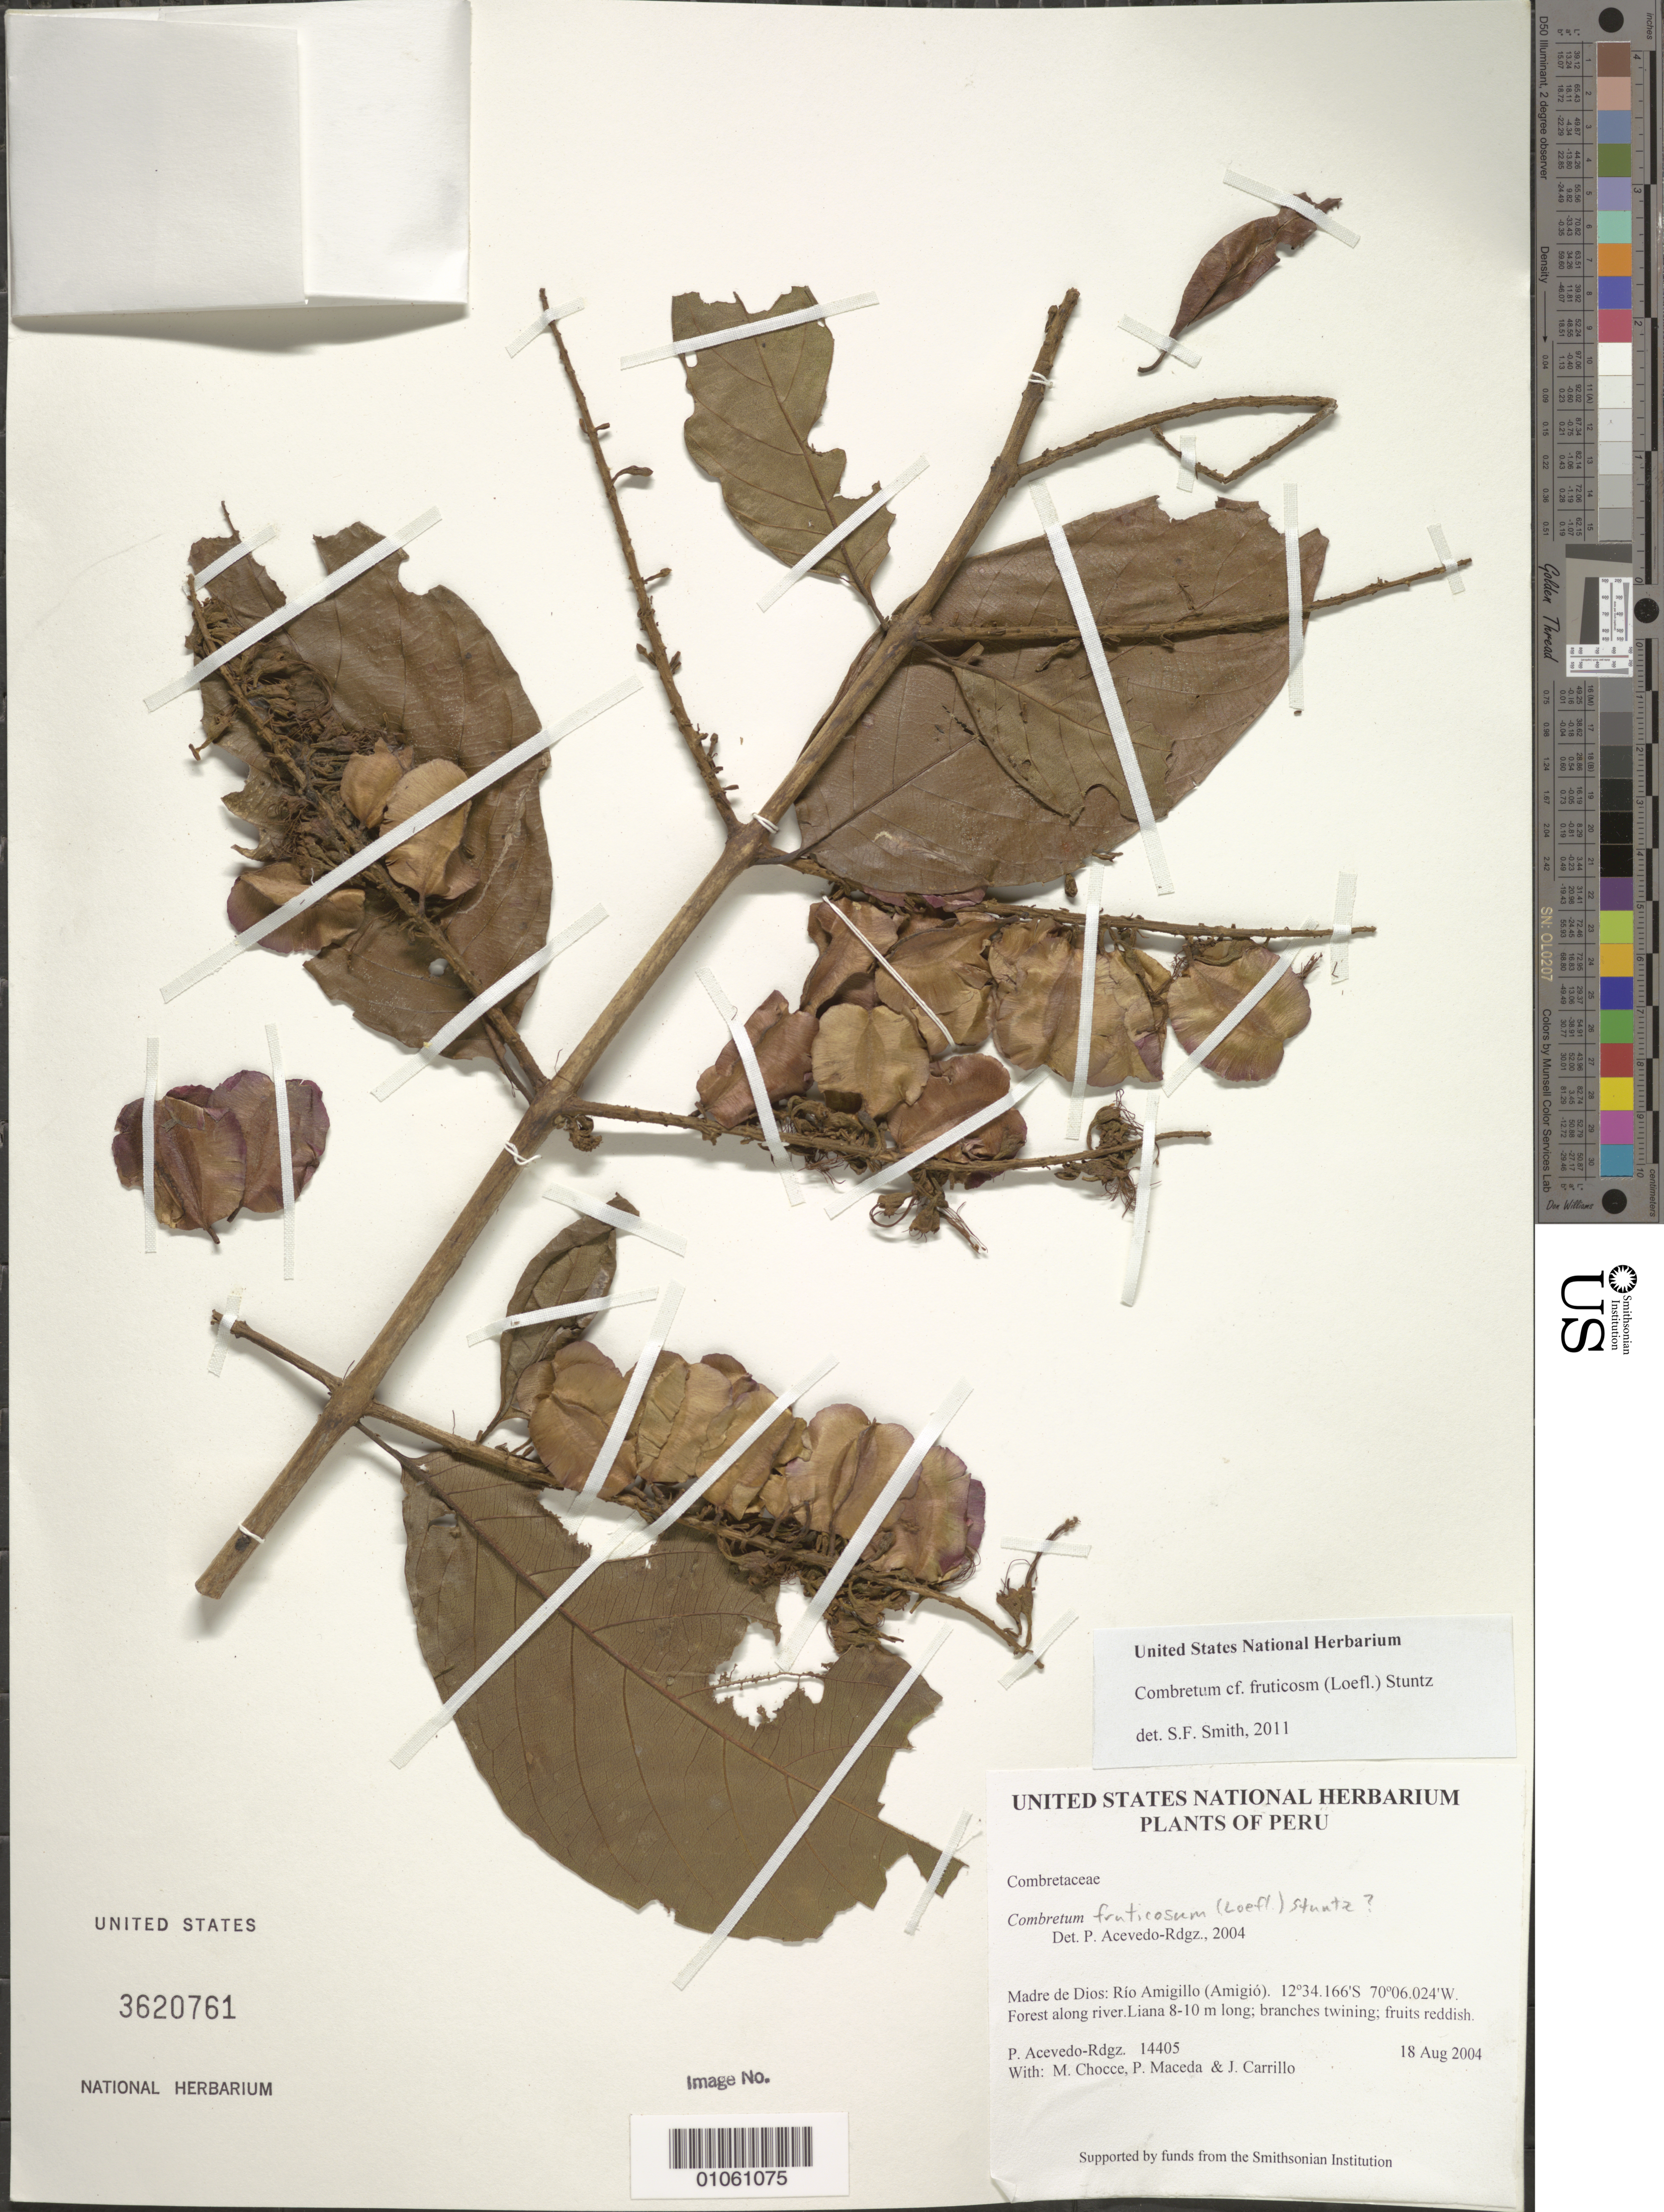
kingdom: Plantae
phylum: Tracheophyta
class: Magnoliopsida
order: Myrtales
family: Combretaceae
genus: Combretum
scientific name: Combretum fruticosum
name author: (Loefl.) Stuntz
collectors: P. Acevedo-Rodr., M. Chocce, P. Maceda & J. Carrillo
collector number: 14405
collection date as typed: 18 Aug 2004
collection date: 2004-08-18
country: Peru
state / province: Madre de Dios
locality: Madre de Dios: Río Amigillo (Amigió)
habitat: Forest along river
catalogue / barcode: US 3620761